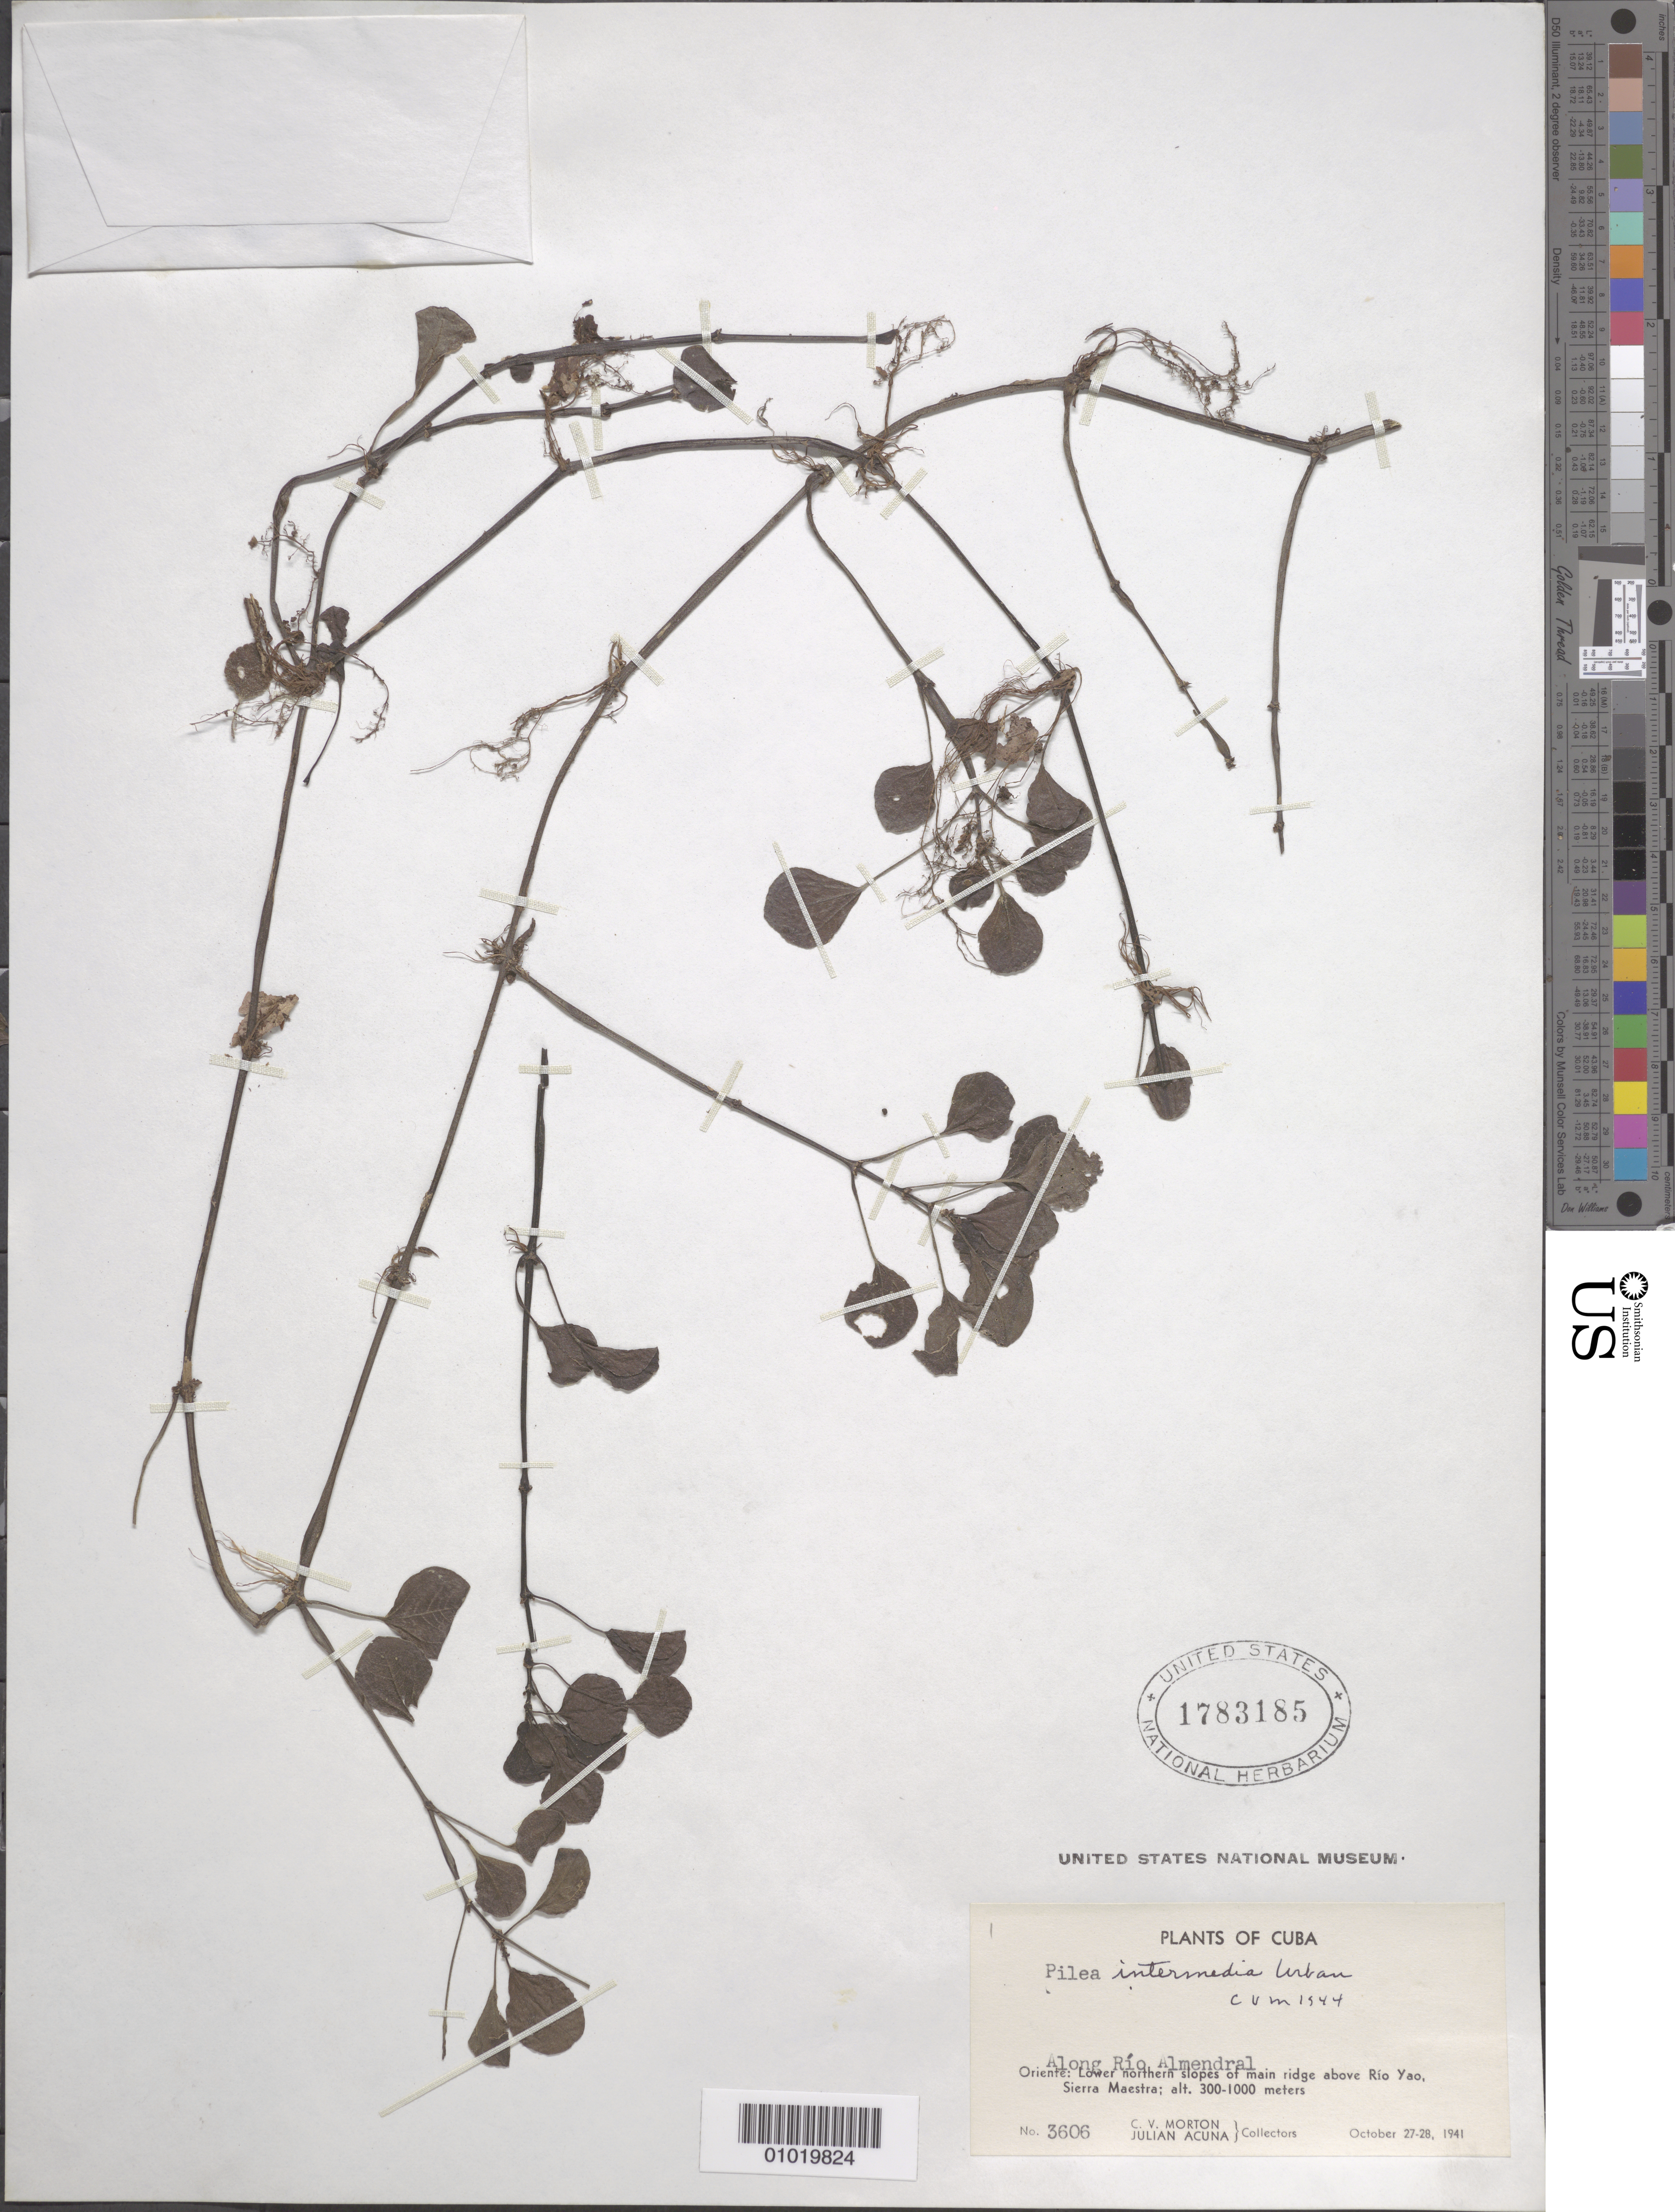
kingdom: Plantae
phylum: Tracheophyta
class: Magnoliopsida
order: Rosales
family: Urticaceae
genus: Pilea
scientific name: Pilea intermedia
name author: (Wedd.) Urb.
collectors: C. V. Morton & J. Acuña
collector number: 3606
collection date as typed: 27 Oct 1941 to 28 Oct 1941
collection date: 1941-10-27/1941-10-28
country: Cuba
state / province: Granma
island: Cuba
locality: Along Rio Almendral Oriente: Lower N slopes of main ridge above Rio Yao, Sierra Maestra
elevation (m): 300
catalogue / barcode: US 1783185